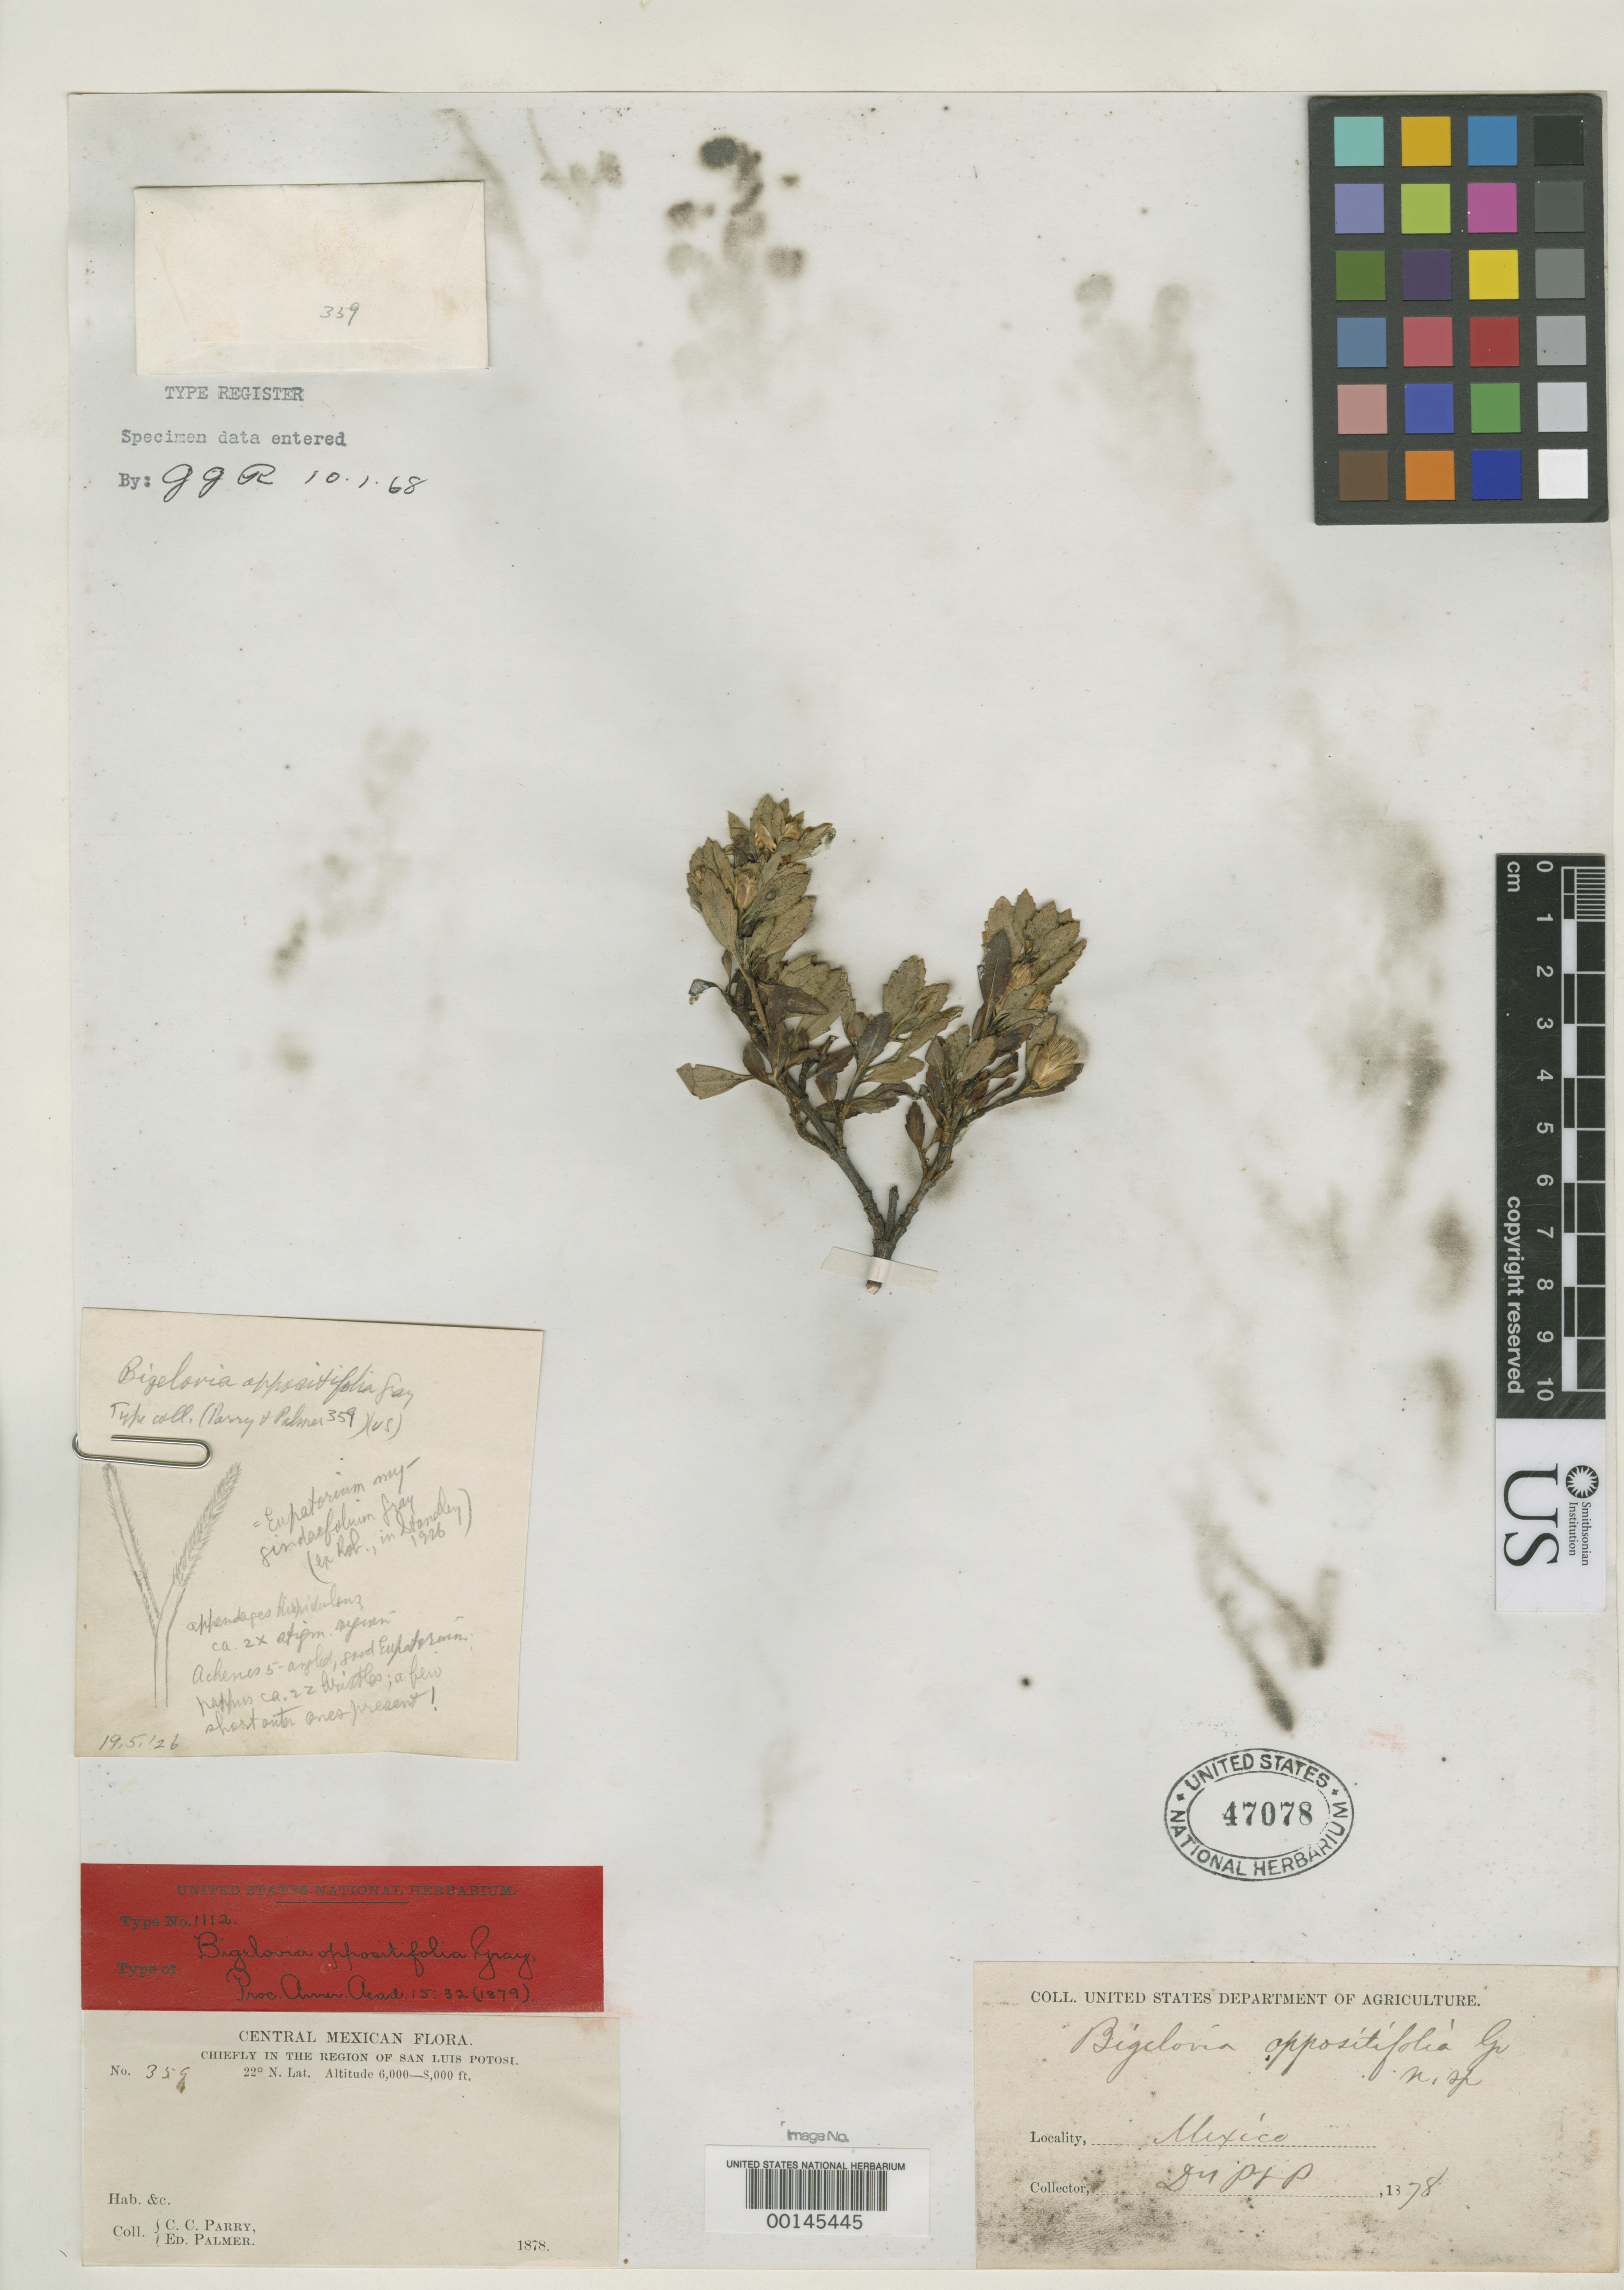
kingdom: Plantae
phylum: Tracheophyta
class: Magnoliopsida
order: Asterales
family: Asteraceae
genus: Bigelowia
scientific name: Bigelowia oppositifolia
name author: A. Gray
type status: Isotype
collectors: C. C. Parry & E. Palmer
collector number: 359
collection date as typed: May 1878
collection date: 1878-05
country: Mexico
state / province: San Luis Potosi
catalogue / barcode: US 47078